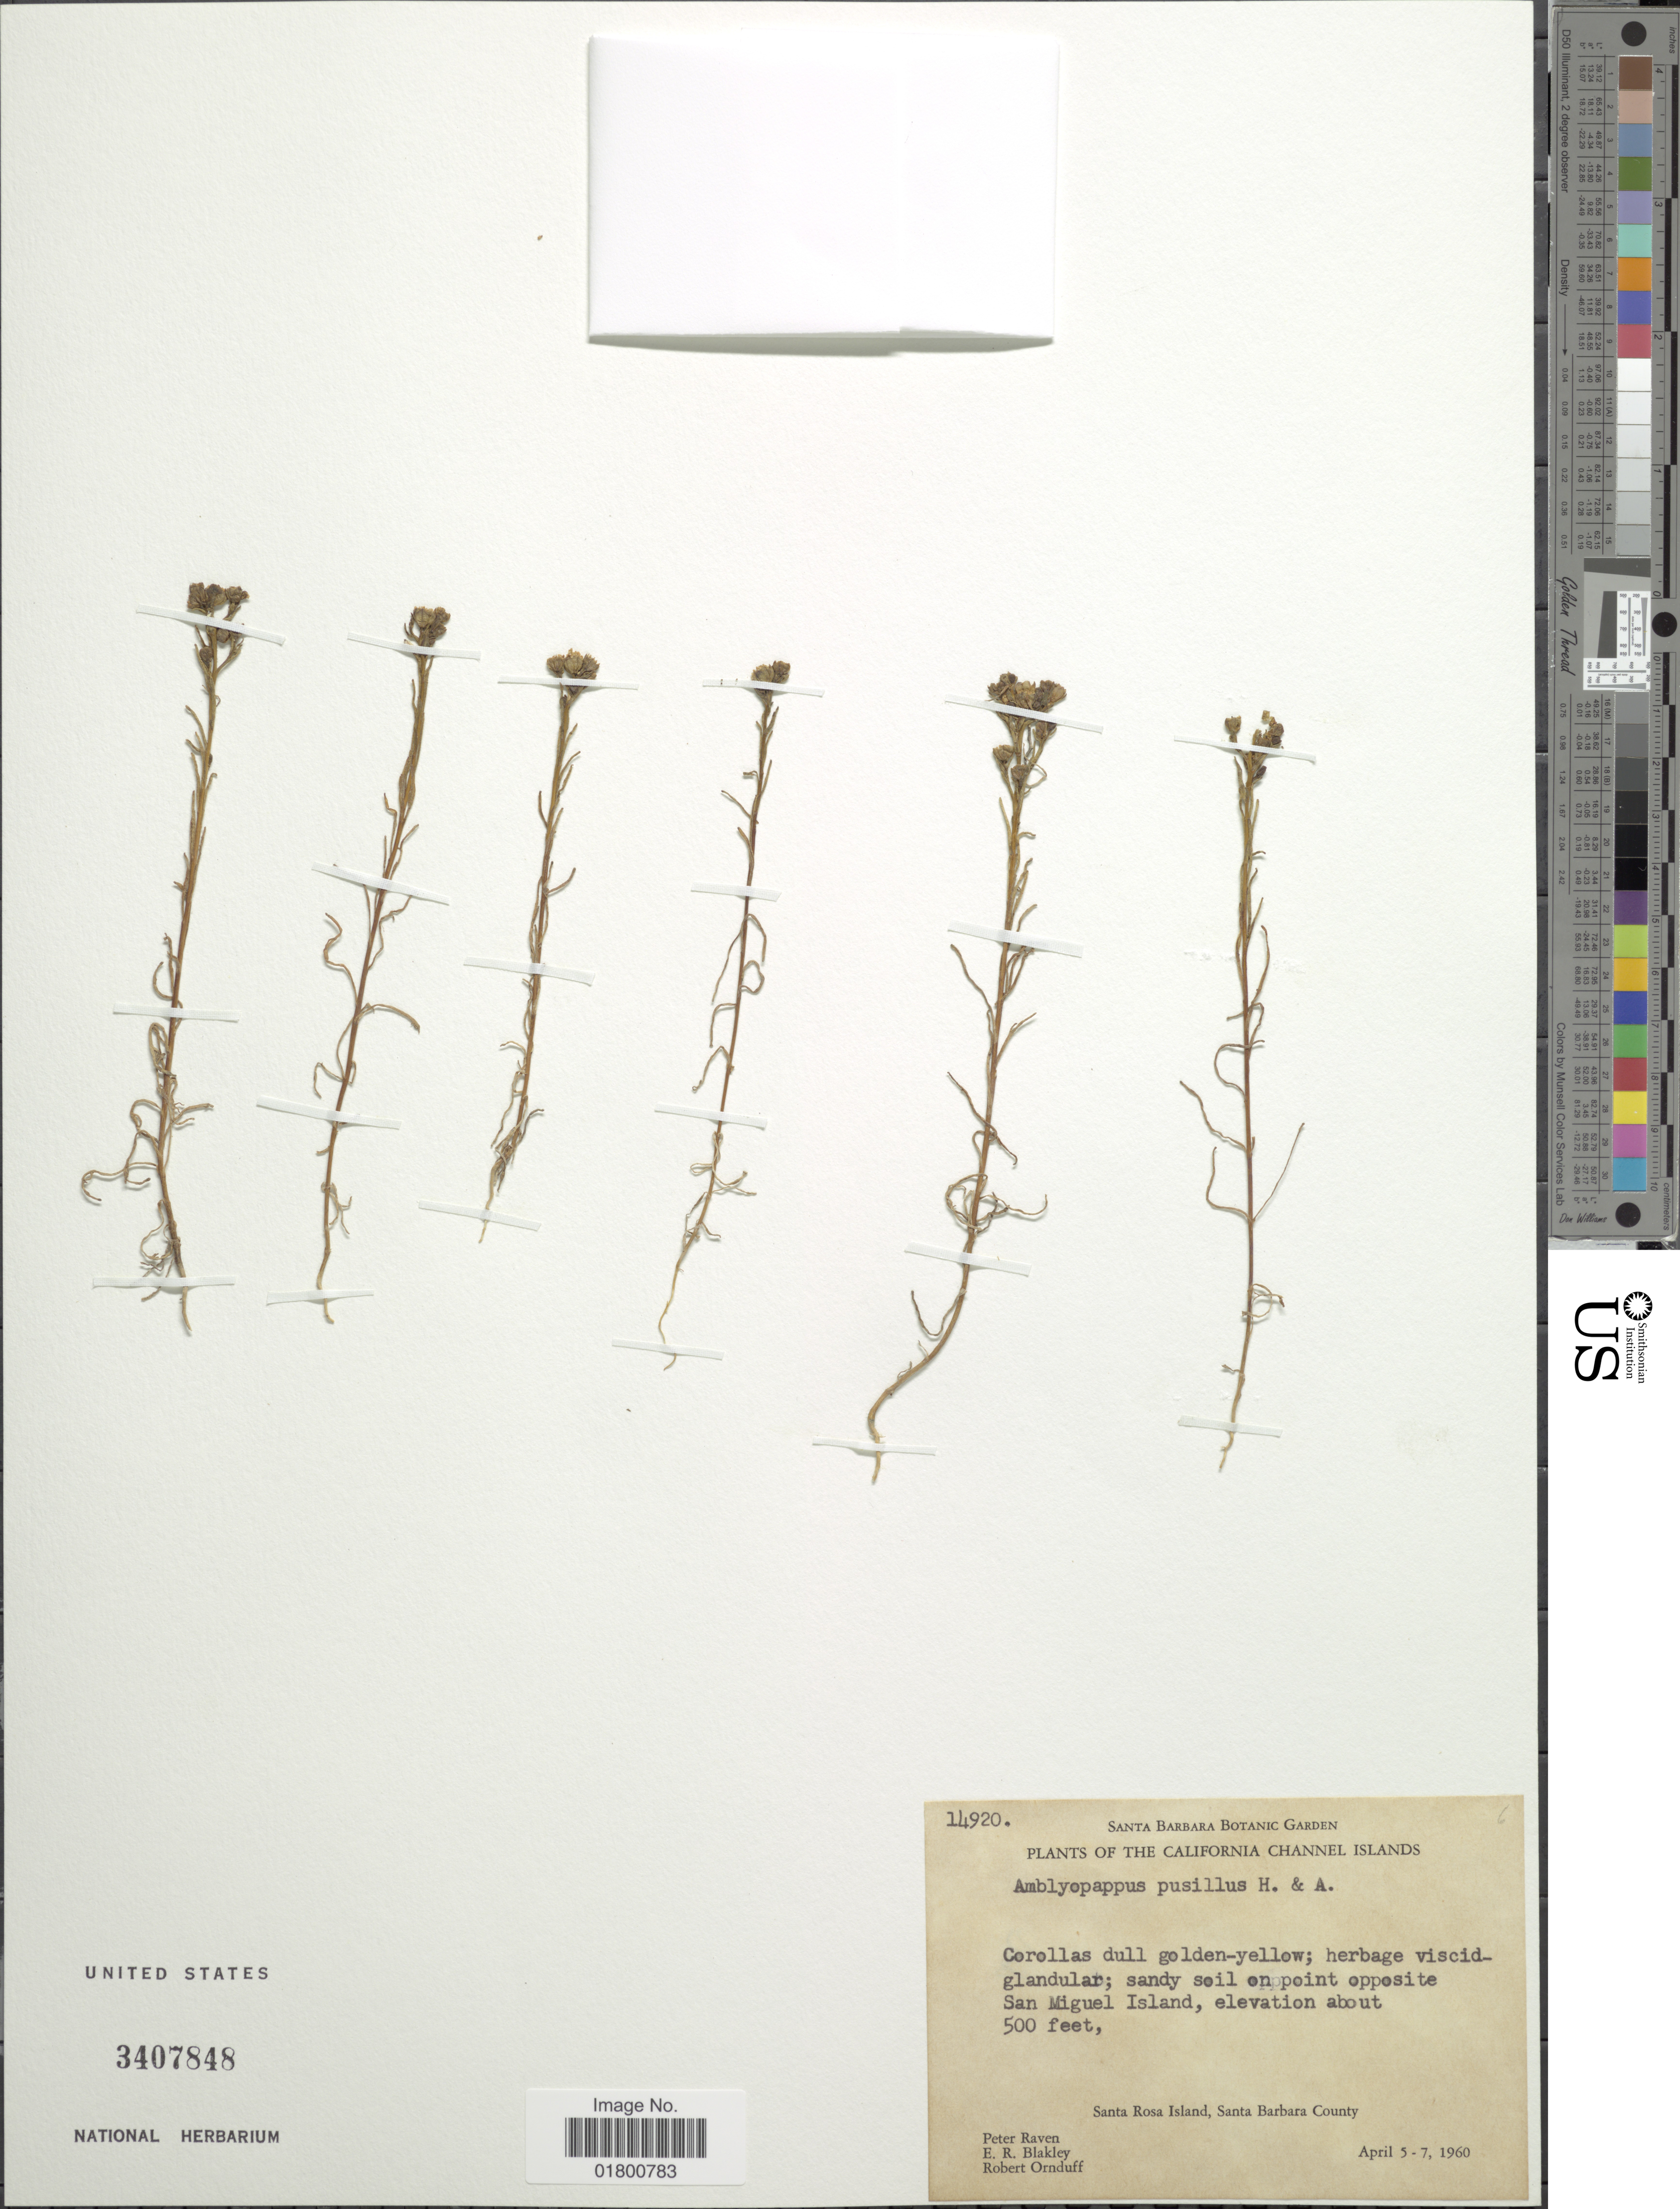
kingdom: Plantae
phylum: Tracheophyta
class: Magnoliopsida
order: Asterales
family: Asteraceae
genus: Amblyopappus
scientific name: Amblyopappus pusillus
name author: Hook. & Arn.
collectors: P. Raven, E. R. Blakley & R. Ornduff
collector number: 14920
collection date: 1960-04-07/1960-07-05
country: United States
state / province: California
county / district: Santa Barbara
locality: The California Channel Islands, San Miguel Island, Santa Rosa Island, Santa Barbara County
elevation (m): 152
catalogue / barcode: US 3407848